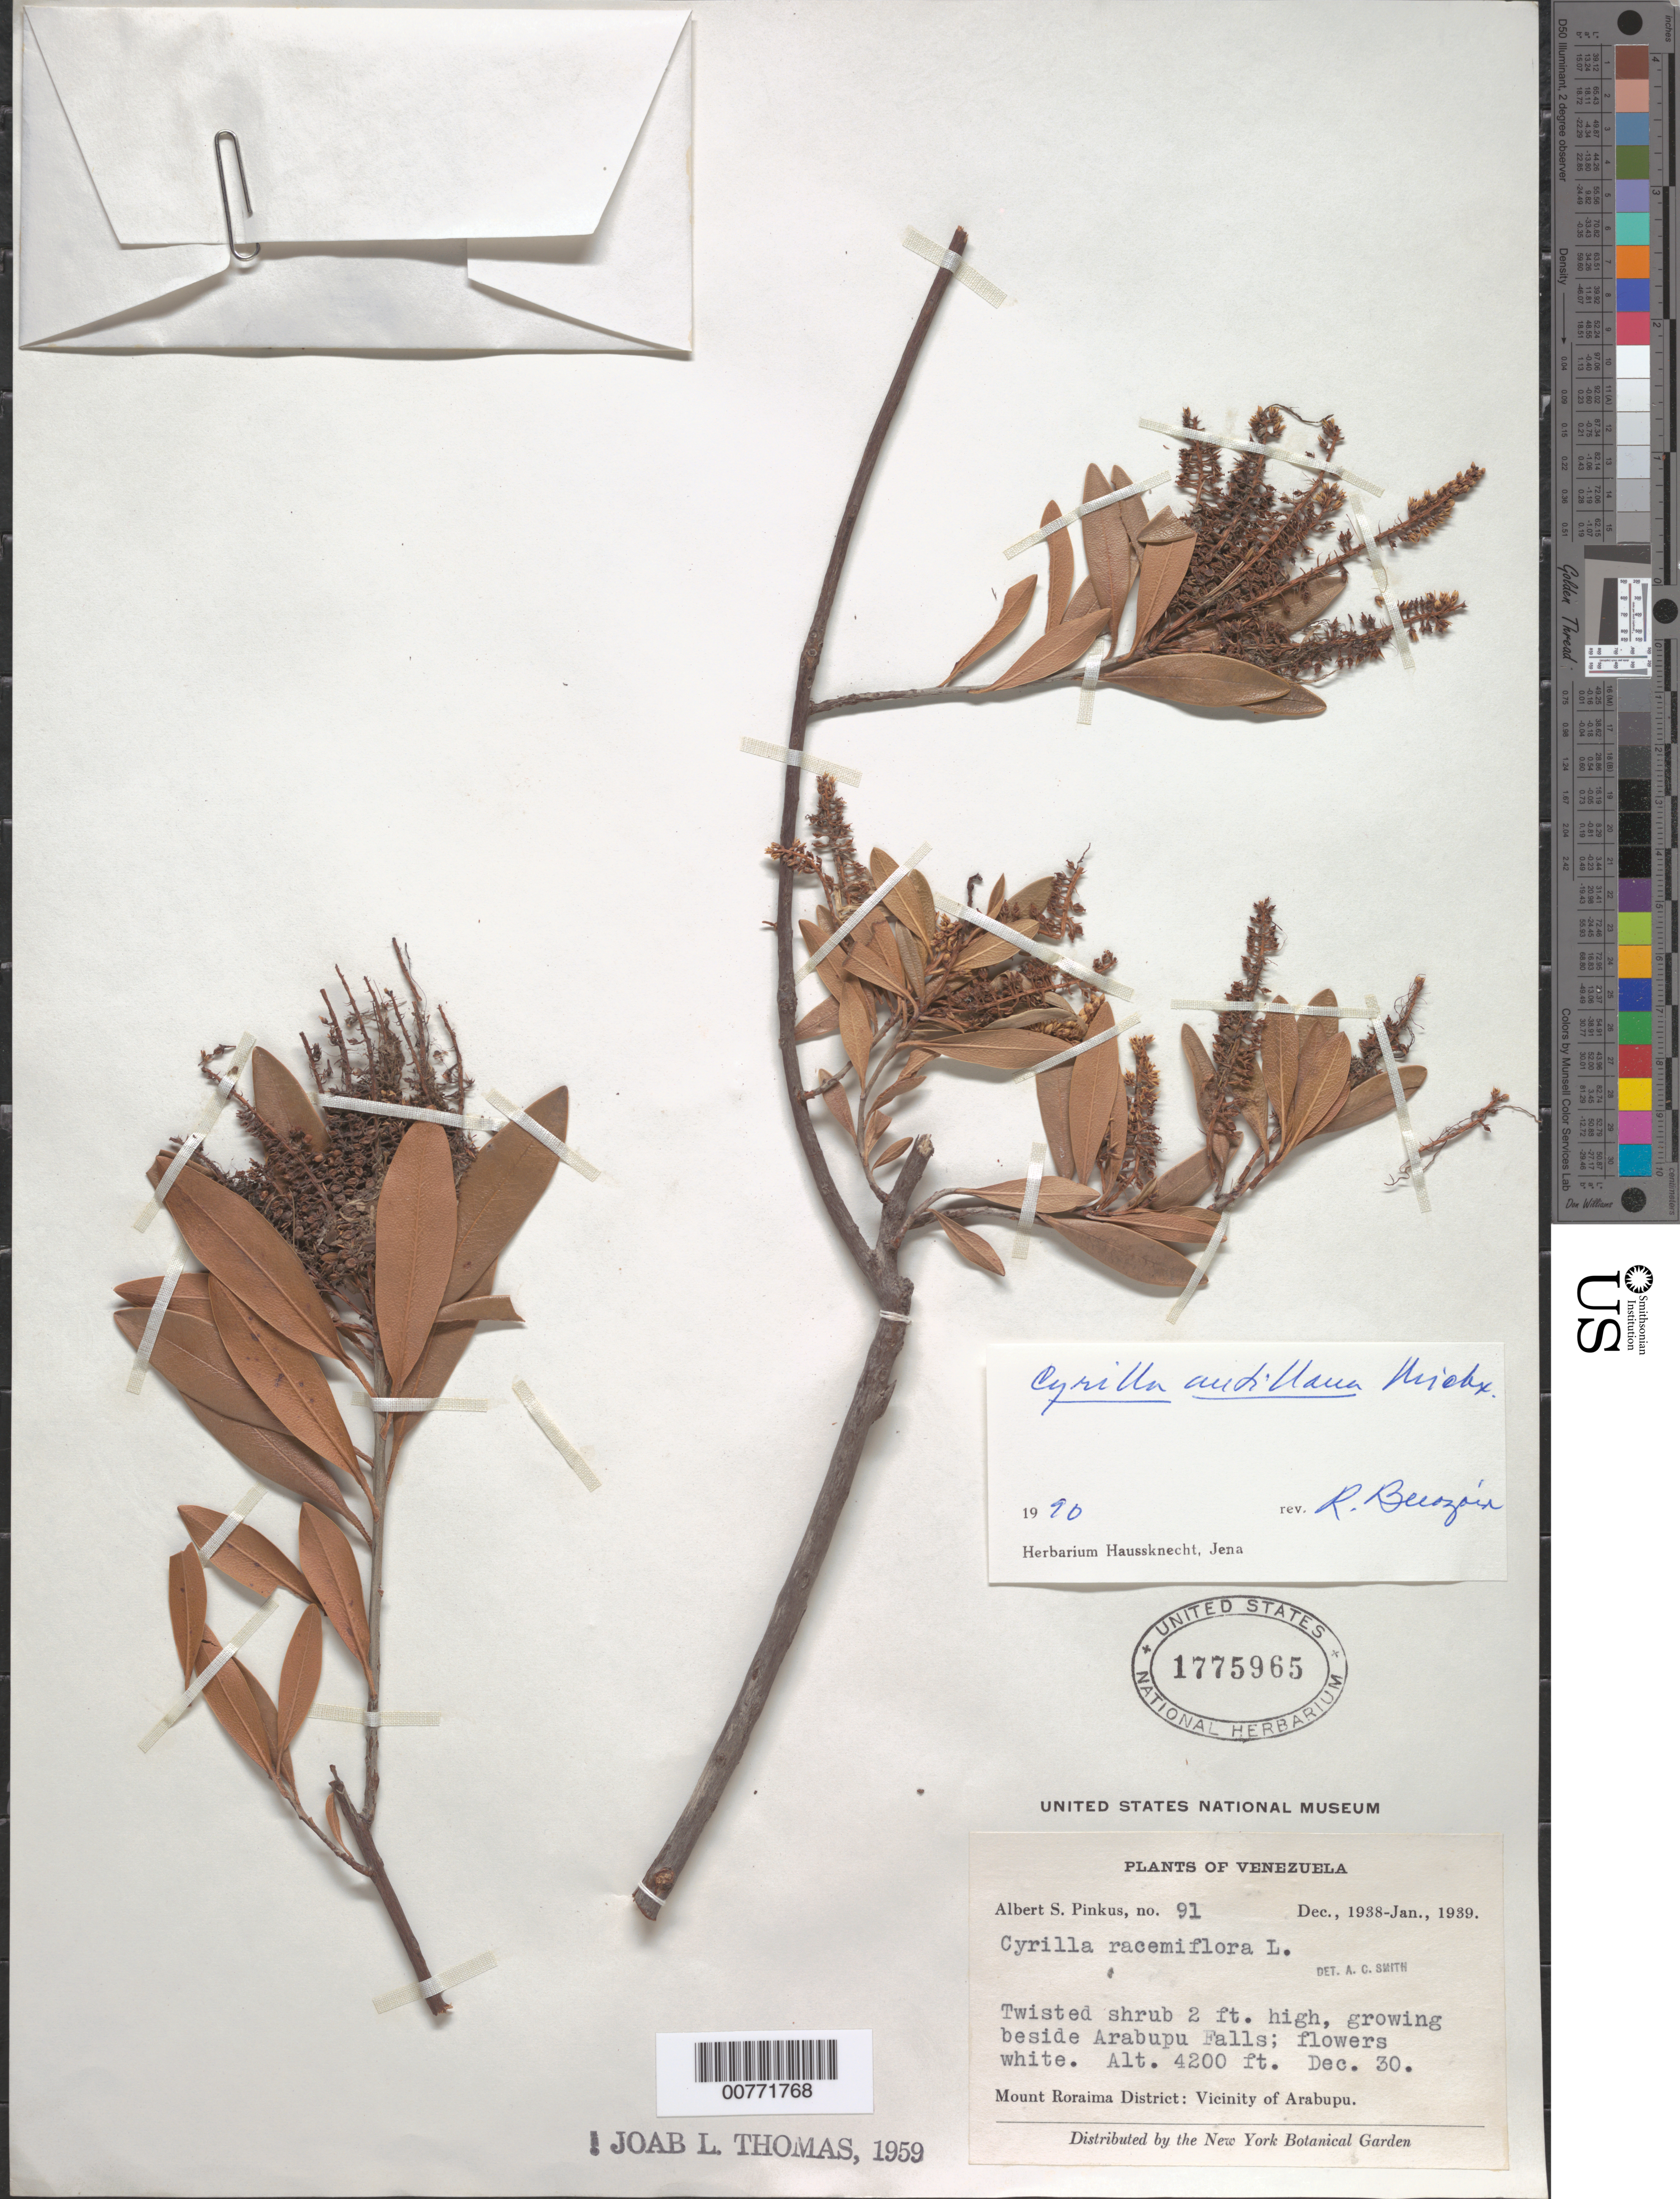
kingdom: Plantae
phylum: Tracheophyta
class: Magnoliopsida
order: Ericales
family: Cyrillaceae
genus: Cyrilla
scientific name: Cyrilla antillana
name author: Michx.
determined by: Berozain, R.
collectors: A. Pinkus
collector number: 91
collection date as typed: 30-Dec-38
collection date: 1938-12-30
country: Venezuela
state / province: Bolívar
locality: Mt. Roraima District; vic of Arabupu, near Arabupu Falls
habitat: Beside falls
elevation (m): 1280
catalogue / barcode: US 1775965